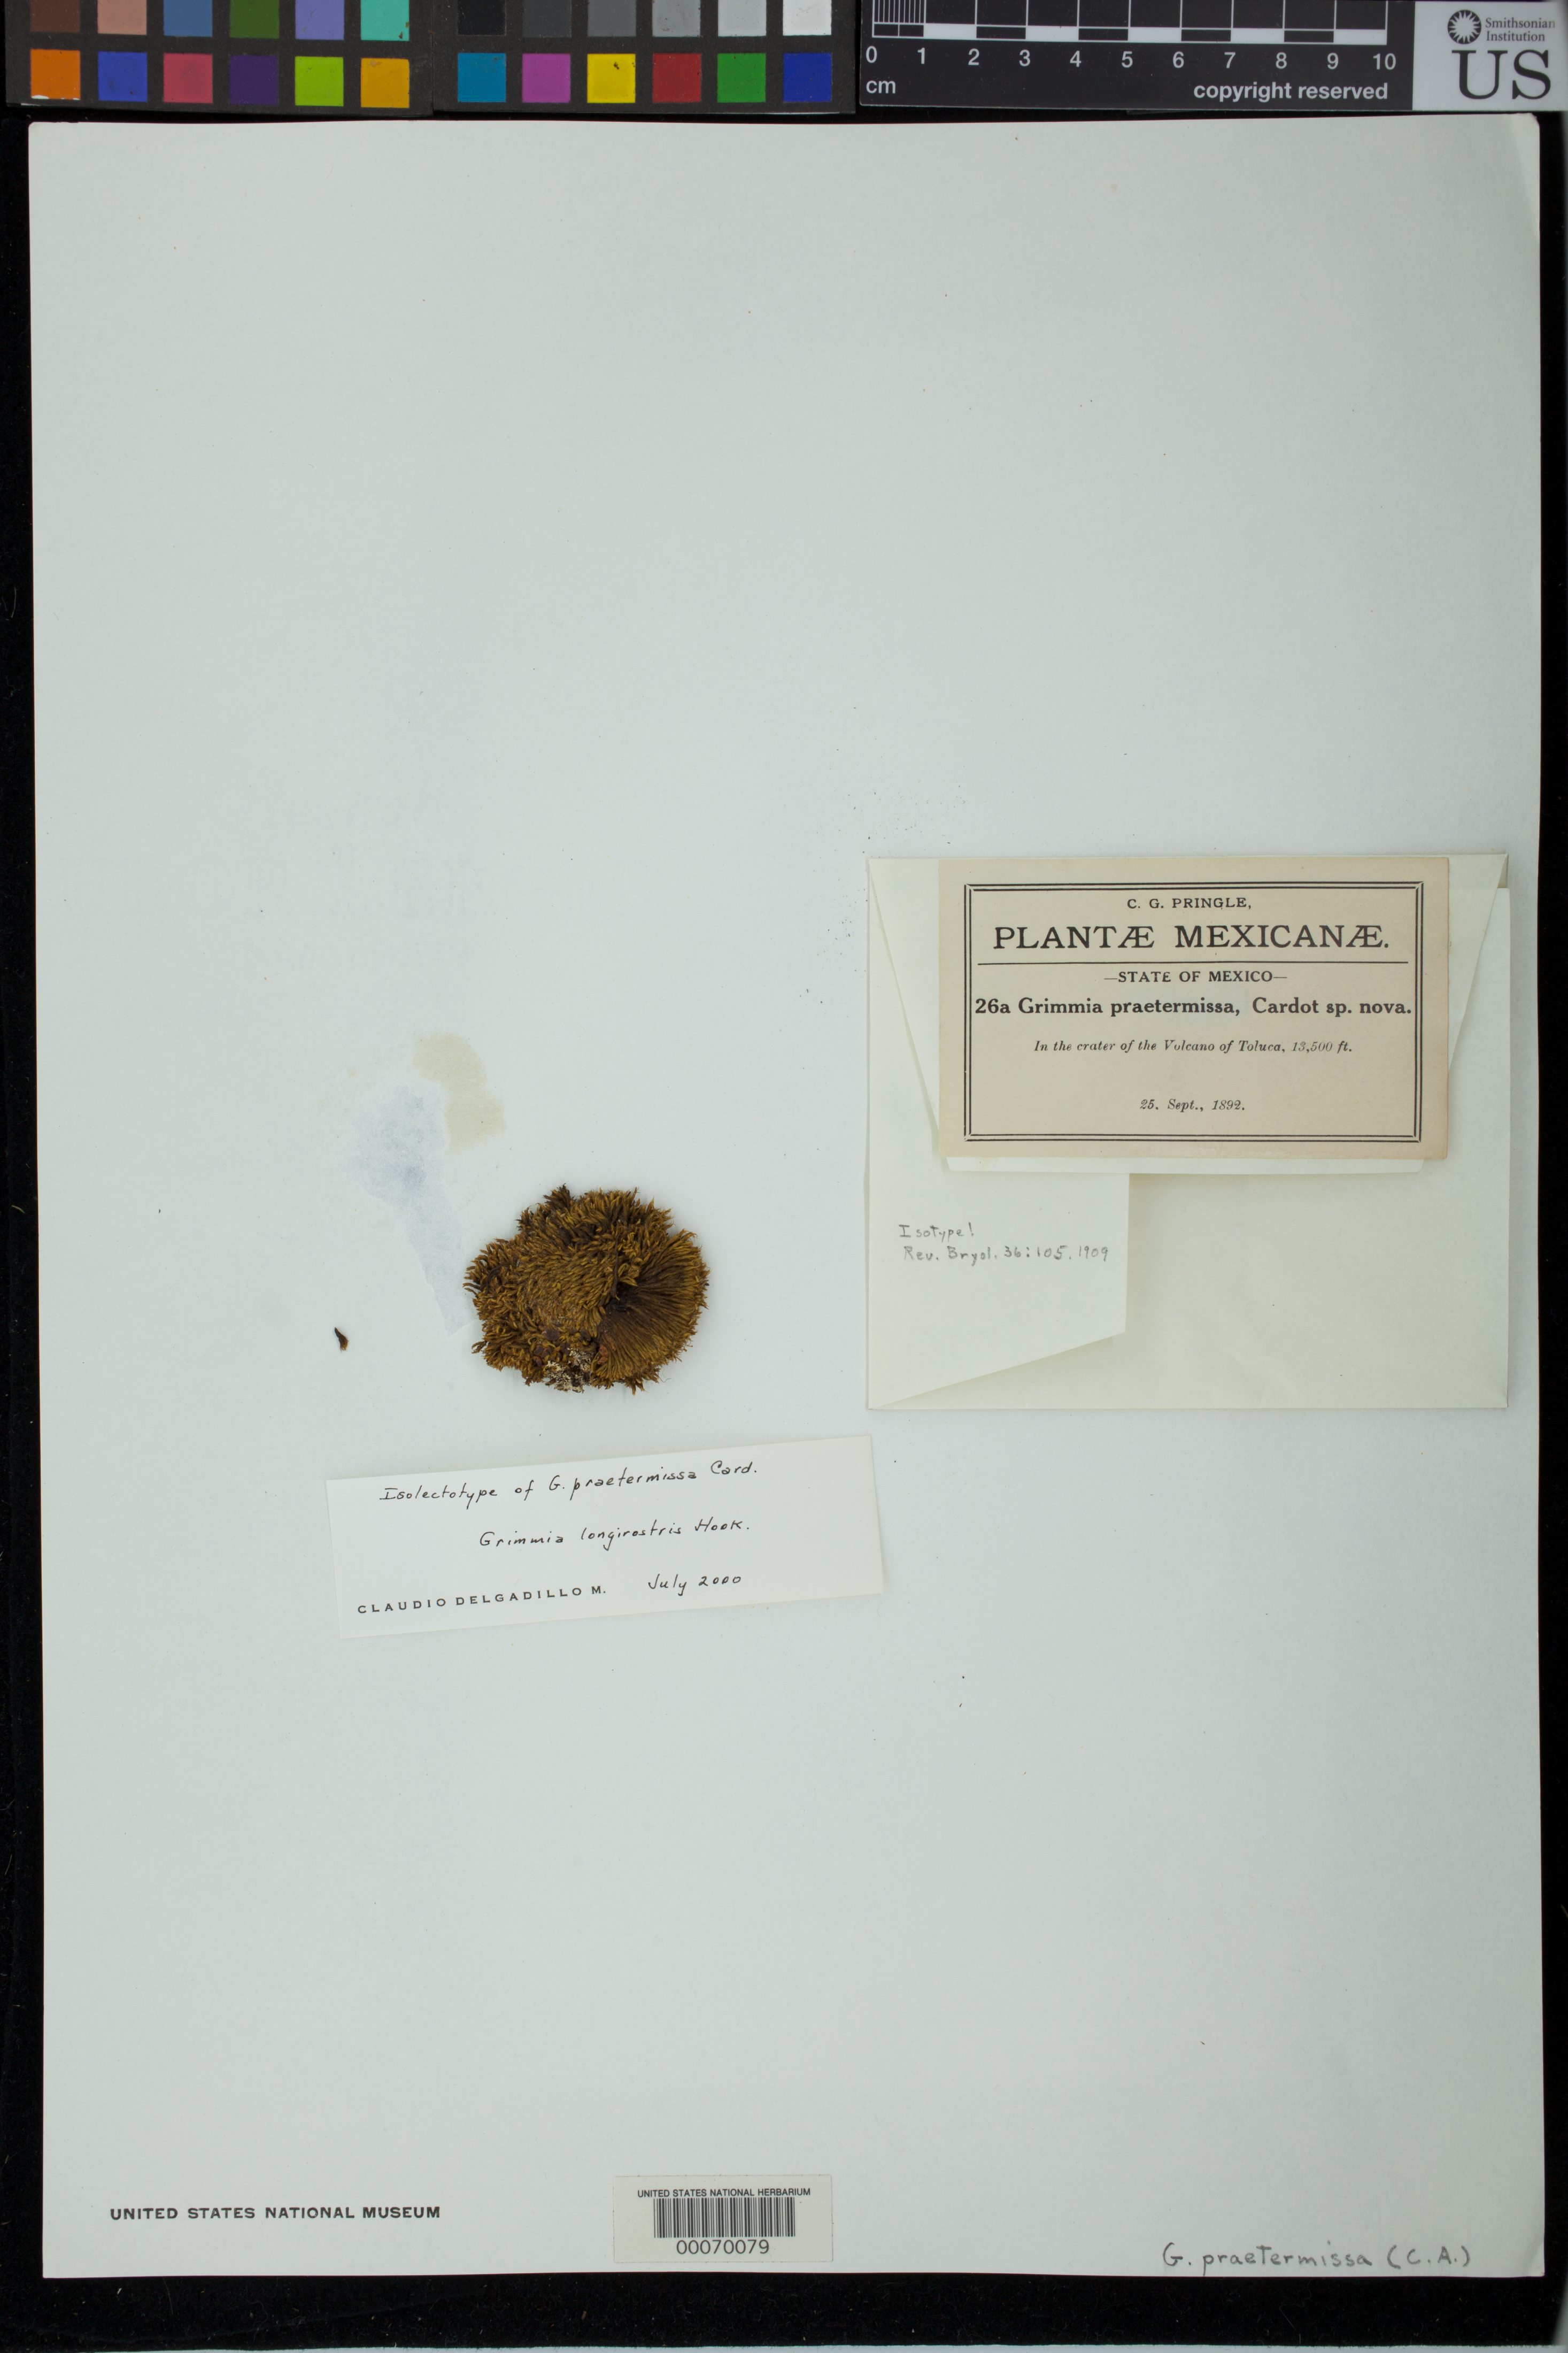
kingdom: Plantae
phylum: Bryophyta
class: Bryopsida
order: Grimmiales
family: Grimmiaceae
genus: Grimmia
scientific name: Grimmia praetermissa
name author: Cardot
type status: Isotype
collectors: C. G. Pringle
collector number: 26 a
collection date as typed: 25 Sep 1892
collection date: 1892-09-25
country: Mexico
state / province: México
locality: Volcano of Toluca.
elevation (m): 4115